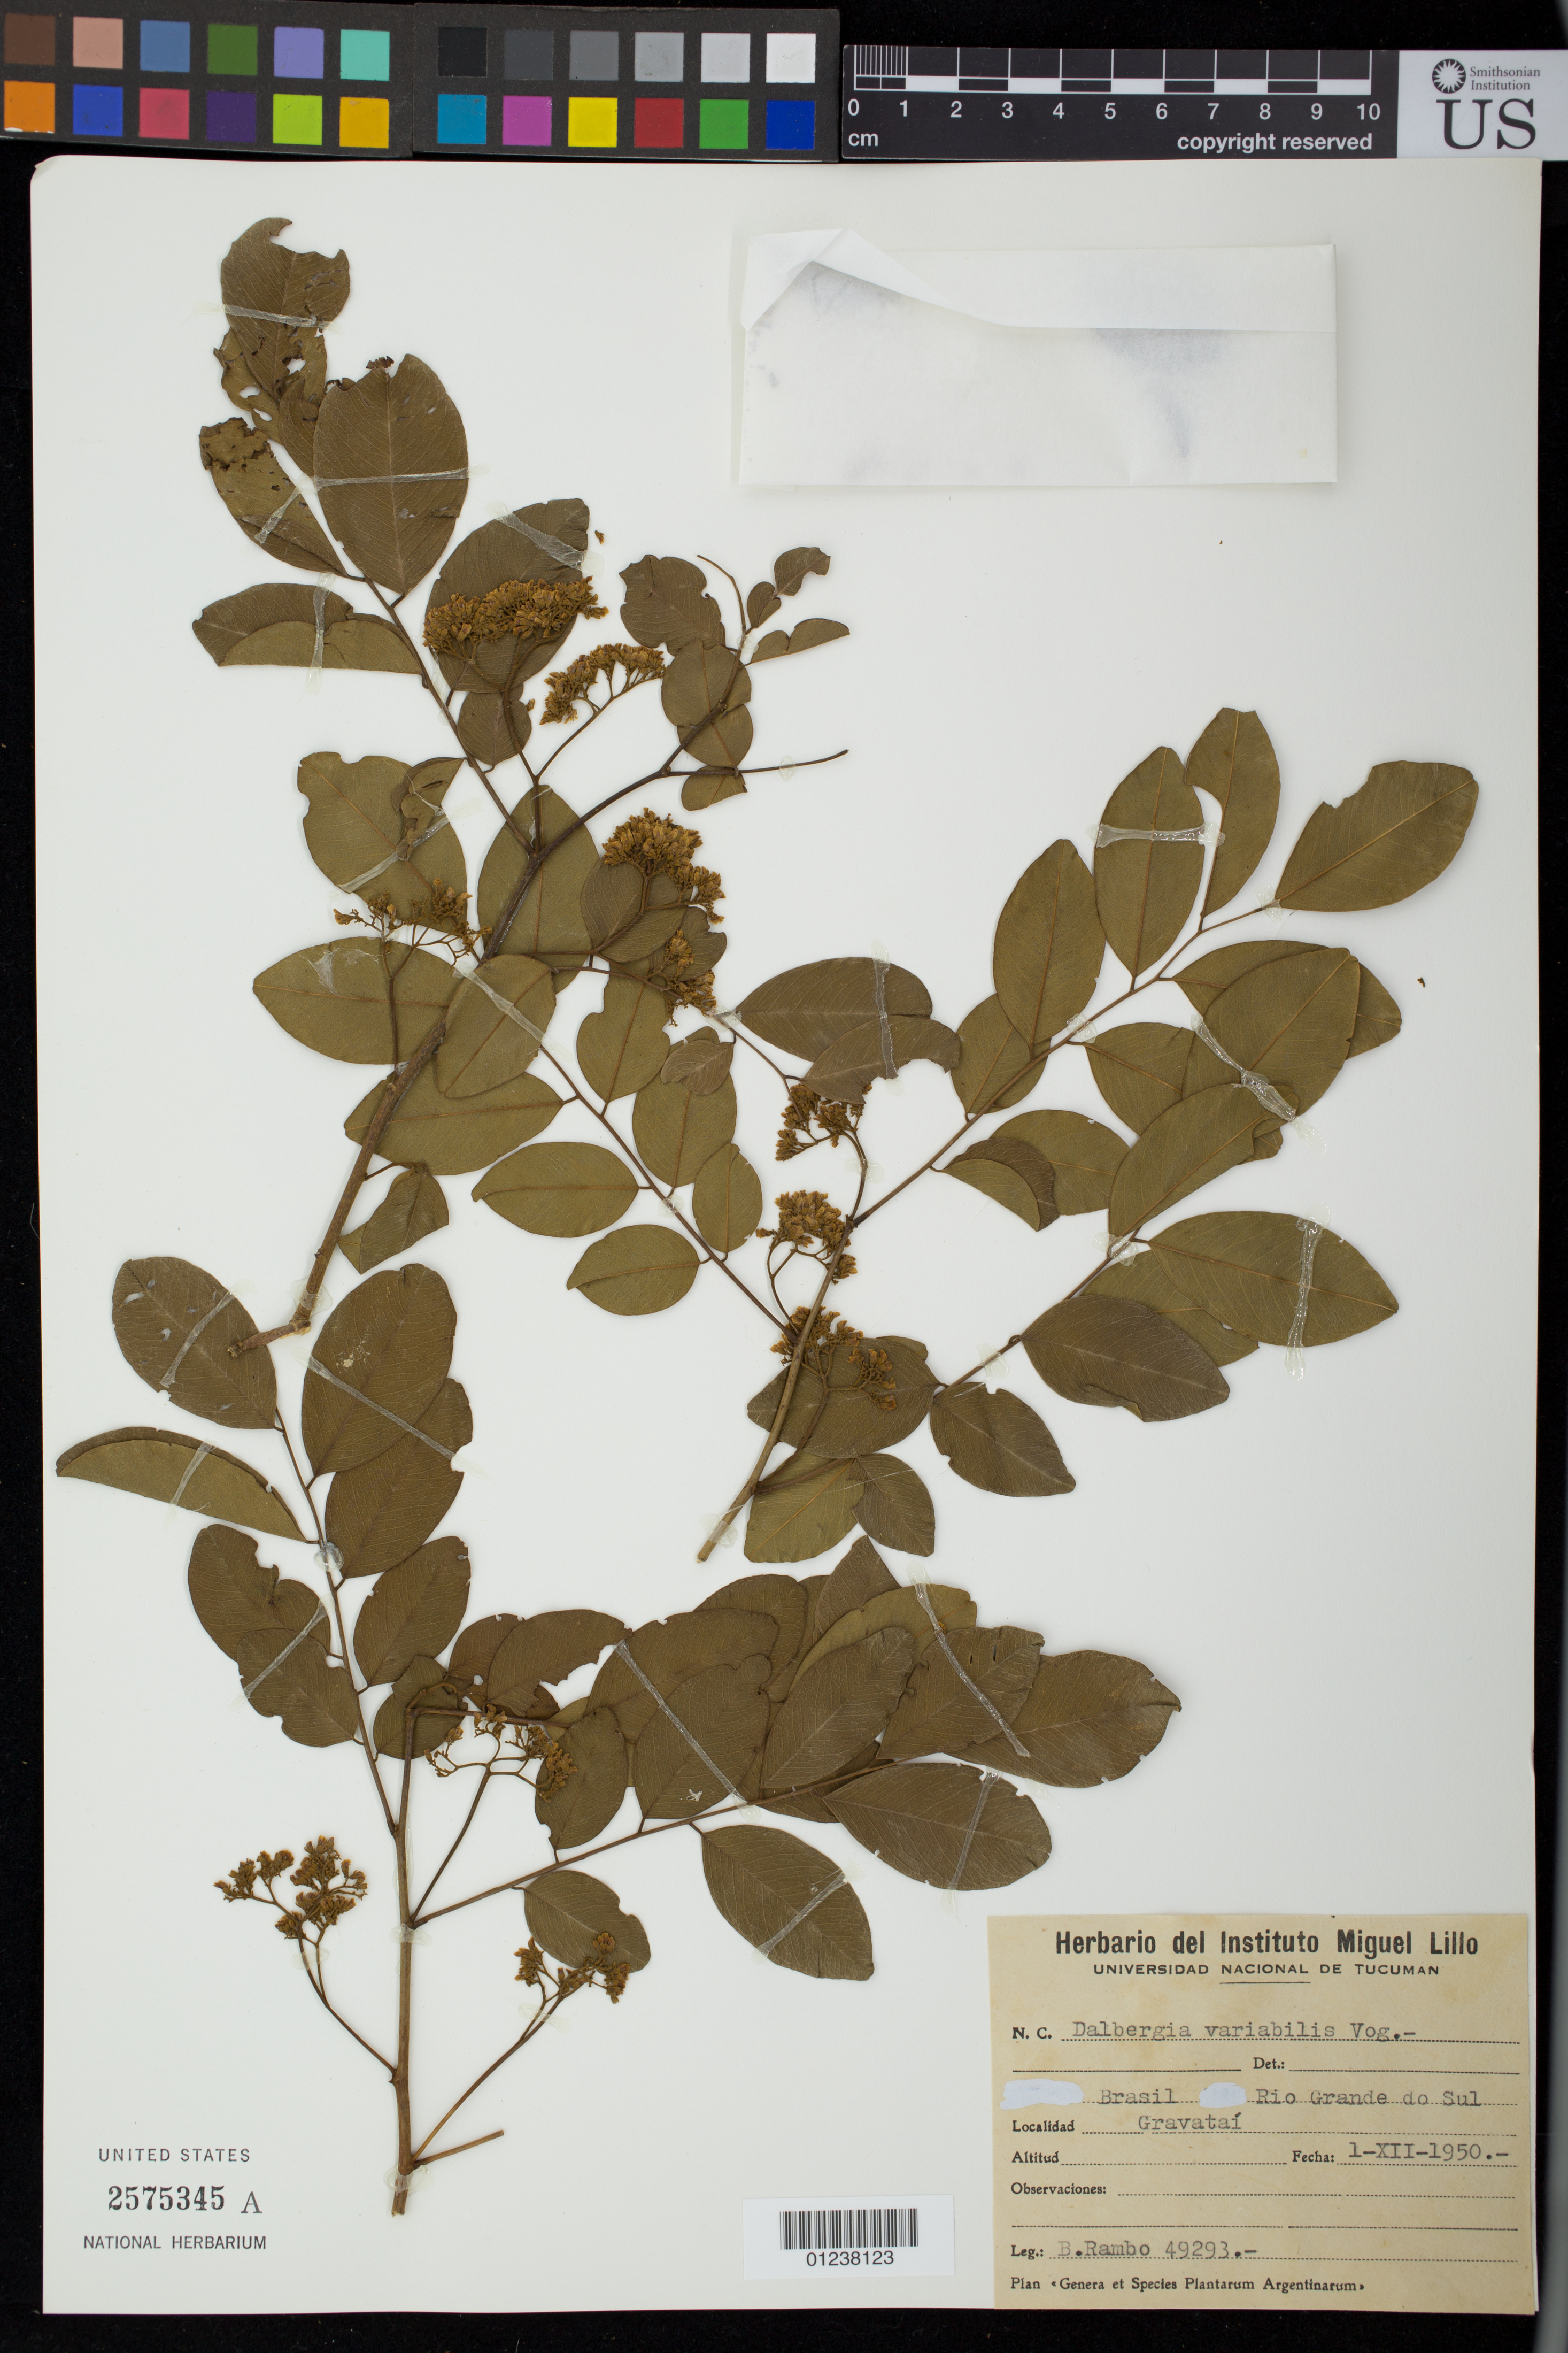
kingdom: Plantae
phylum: Tracheophyta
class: Magnoliopsida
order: Fabales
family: Fabaceae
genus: Dalbergia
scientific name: Dalbergia frutescens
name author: (Vell.) Britton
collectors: B. Rambo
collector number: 49293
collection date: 1950-12-01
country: Brazil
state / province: Rio Grande do Sul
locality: Rio Grande do Sul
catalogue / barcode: US 2575345A